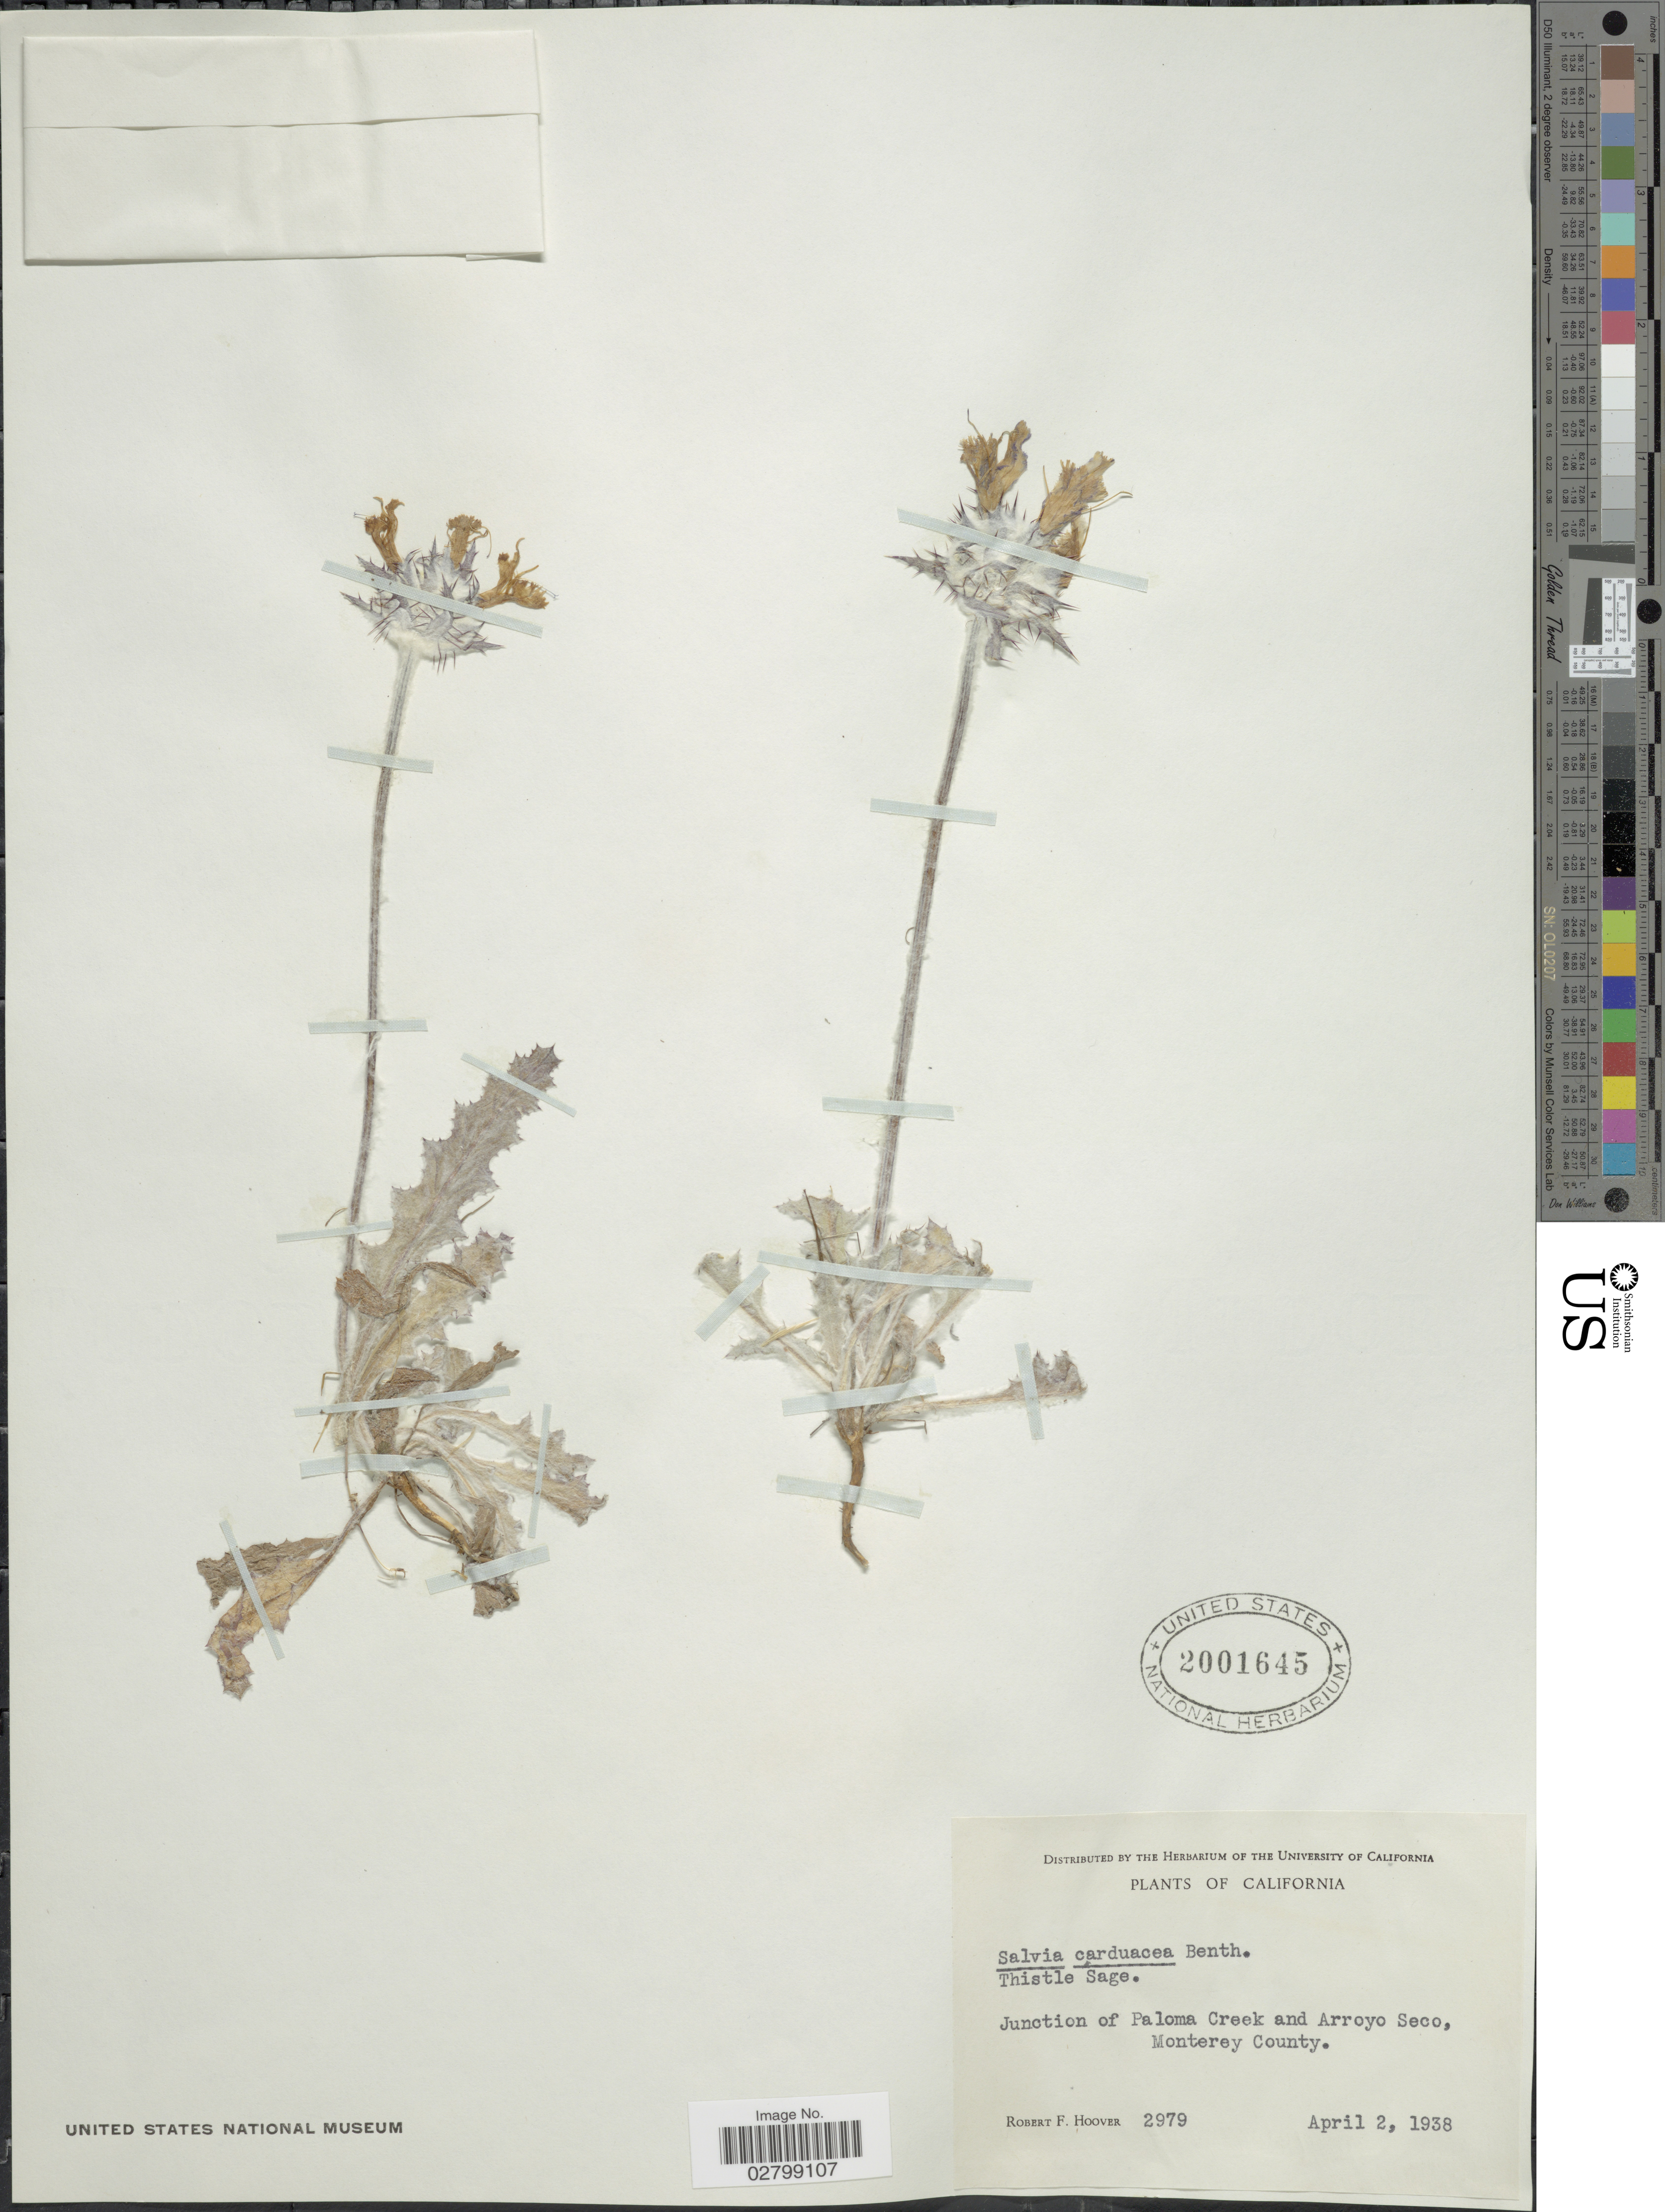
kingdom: Plantae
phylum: Tracheophyta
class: Magnoliopsida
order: Lamiales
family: Lamiaceae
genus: Salvia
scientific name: Salvia carduacea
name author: Benth.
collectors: R. F. Hoover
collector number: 2979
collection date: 1938-04-02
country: United States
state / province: California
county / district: Monterey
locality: Junction of Paloma Creek and Arroyo Seco, Monterey County.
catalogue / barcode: US 2001645